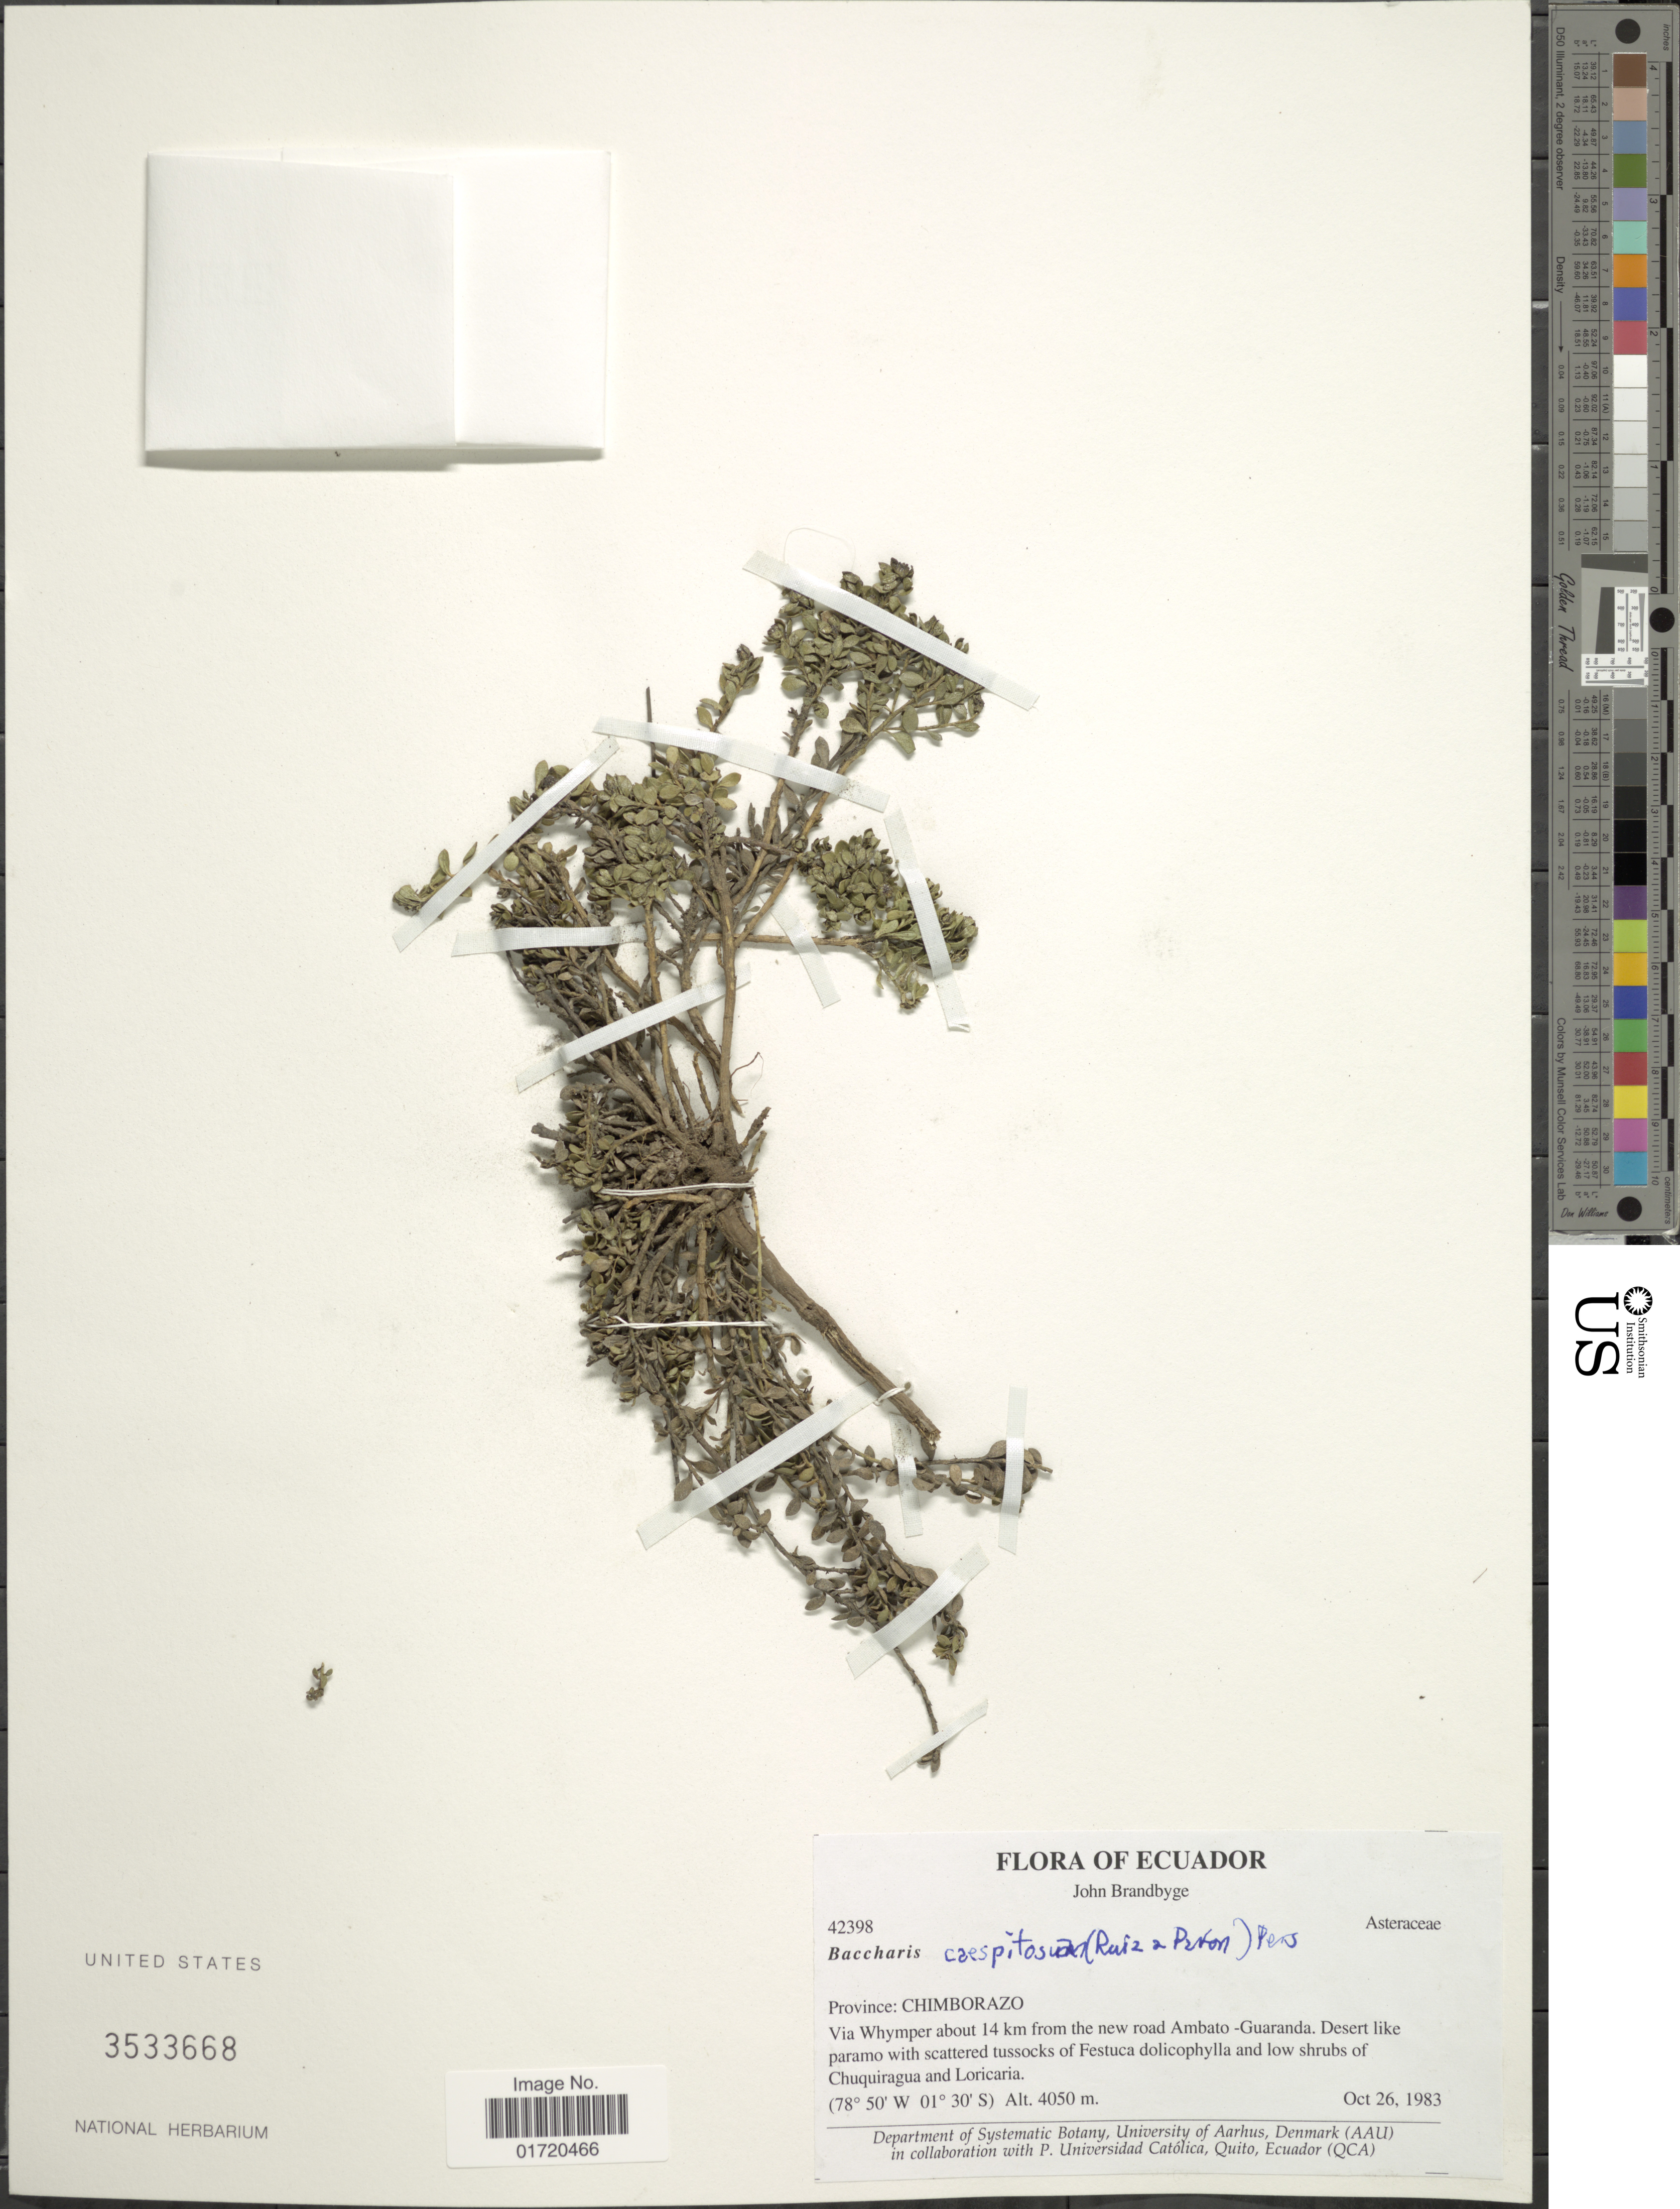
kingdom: Plantae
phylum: Tracheophyta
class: Magnoliopsida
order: Asterales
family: Asteraceae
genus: Baccharis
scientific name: Baccharis caespitosa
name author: (Ruiz & Pav.) Pers.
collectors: J. Brandbyge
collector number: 42398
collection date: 1983-10-26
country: Ecuador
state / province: Chimborazo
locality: Via Whymper about 14 km from the new roaf Ambato - Guaranda.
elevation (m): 4050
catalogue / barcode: US 3533668